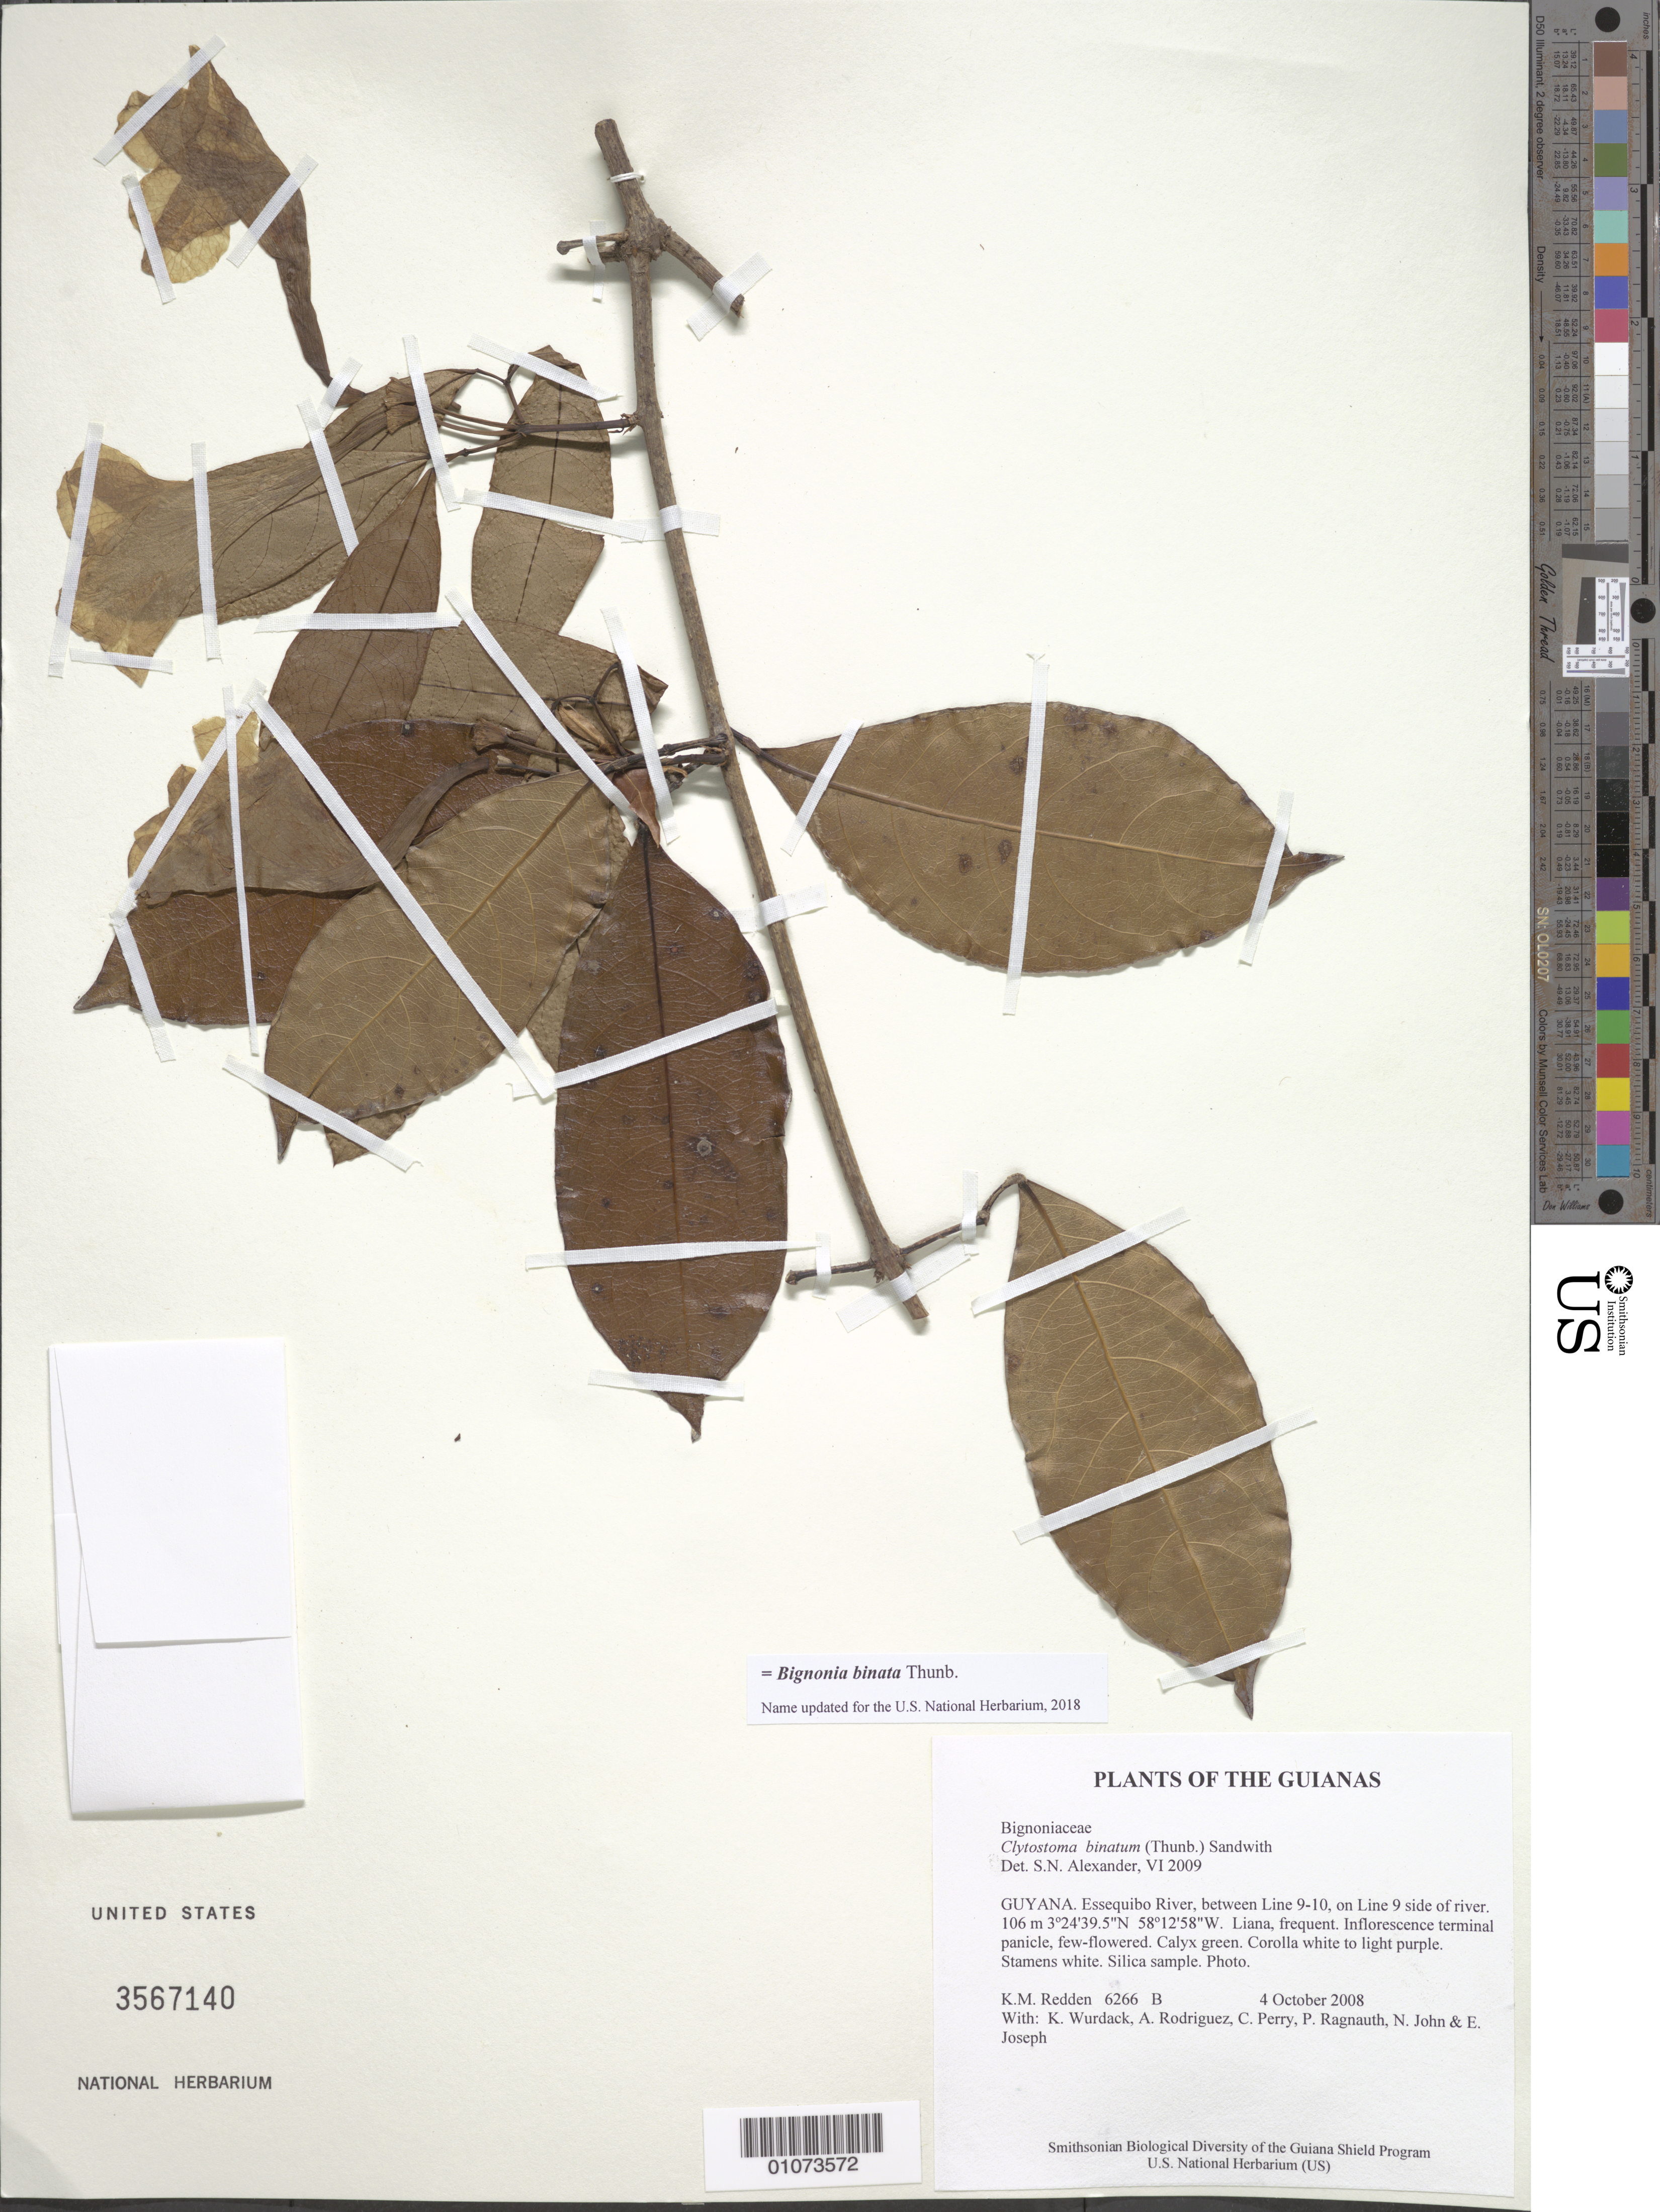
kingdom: Plantae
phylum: Tracheophyta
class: Magnoliopsida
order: Lamiales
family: Bignoniaceae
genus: Bignonia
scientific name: Bignonia binata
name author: Thunb.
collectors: K. M. Redden, K. Wurdack, A. Rodriguez, C. Perry, P. Ragnauth, N. John & E. Joseph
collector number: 6266 B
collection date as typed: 4 October 2008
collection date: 2008-10-04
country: Guyana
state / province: U. Takutu-U. Essequibo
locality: Essequibo River, between Line 9-10, on Line 9 side of river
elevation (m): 106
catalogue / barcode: US 3567140